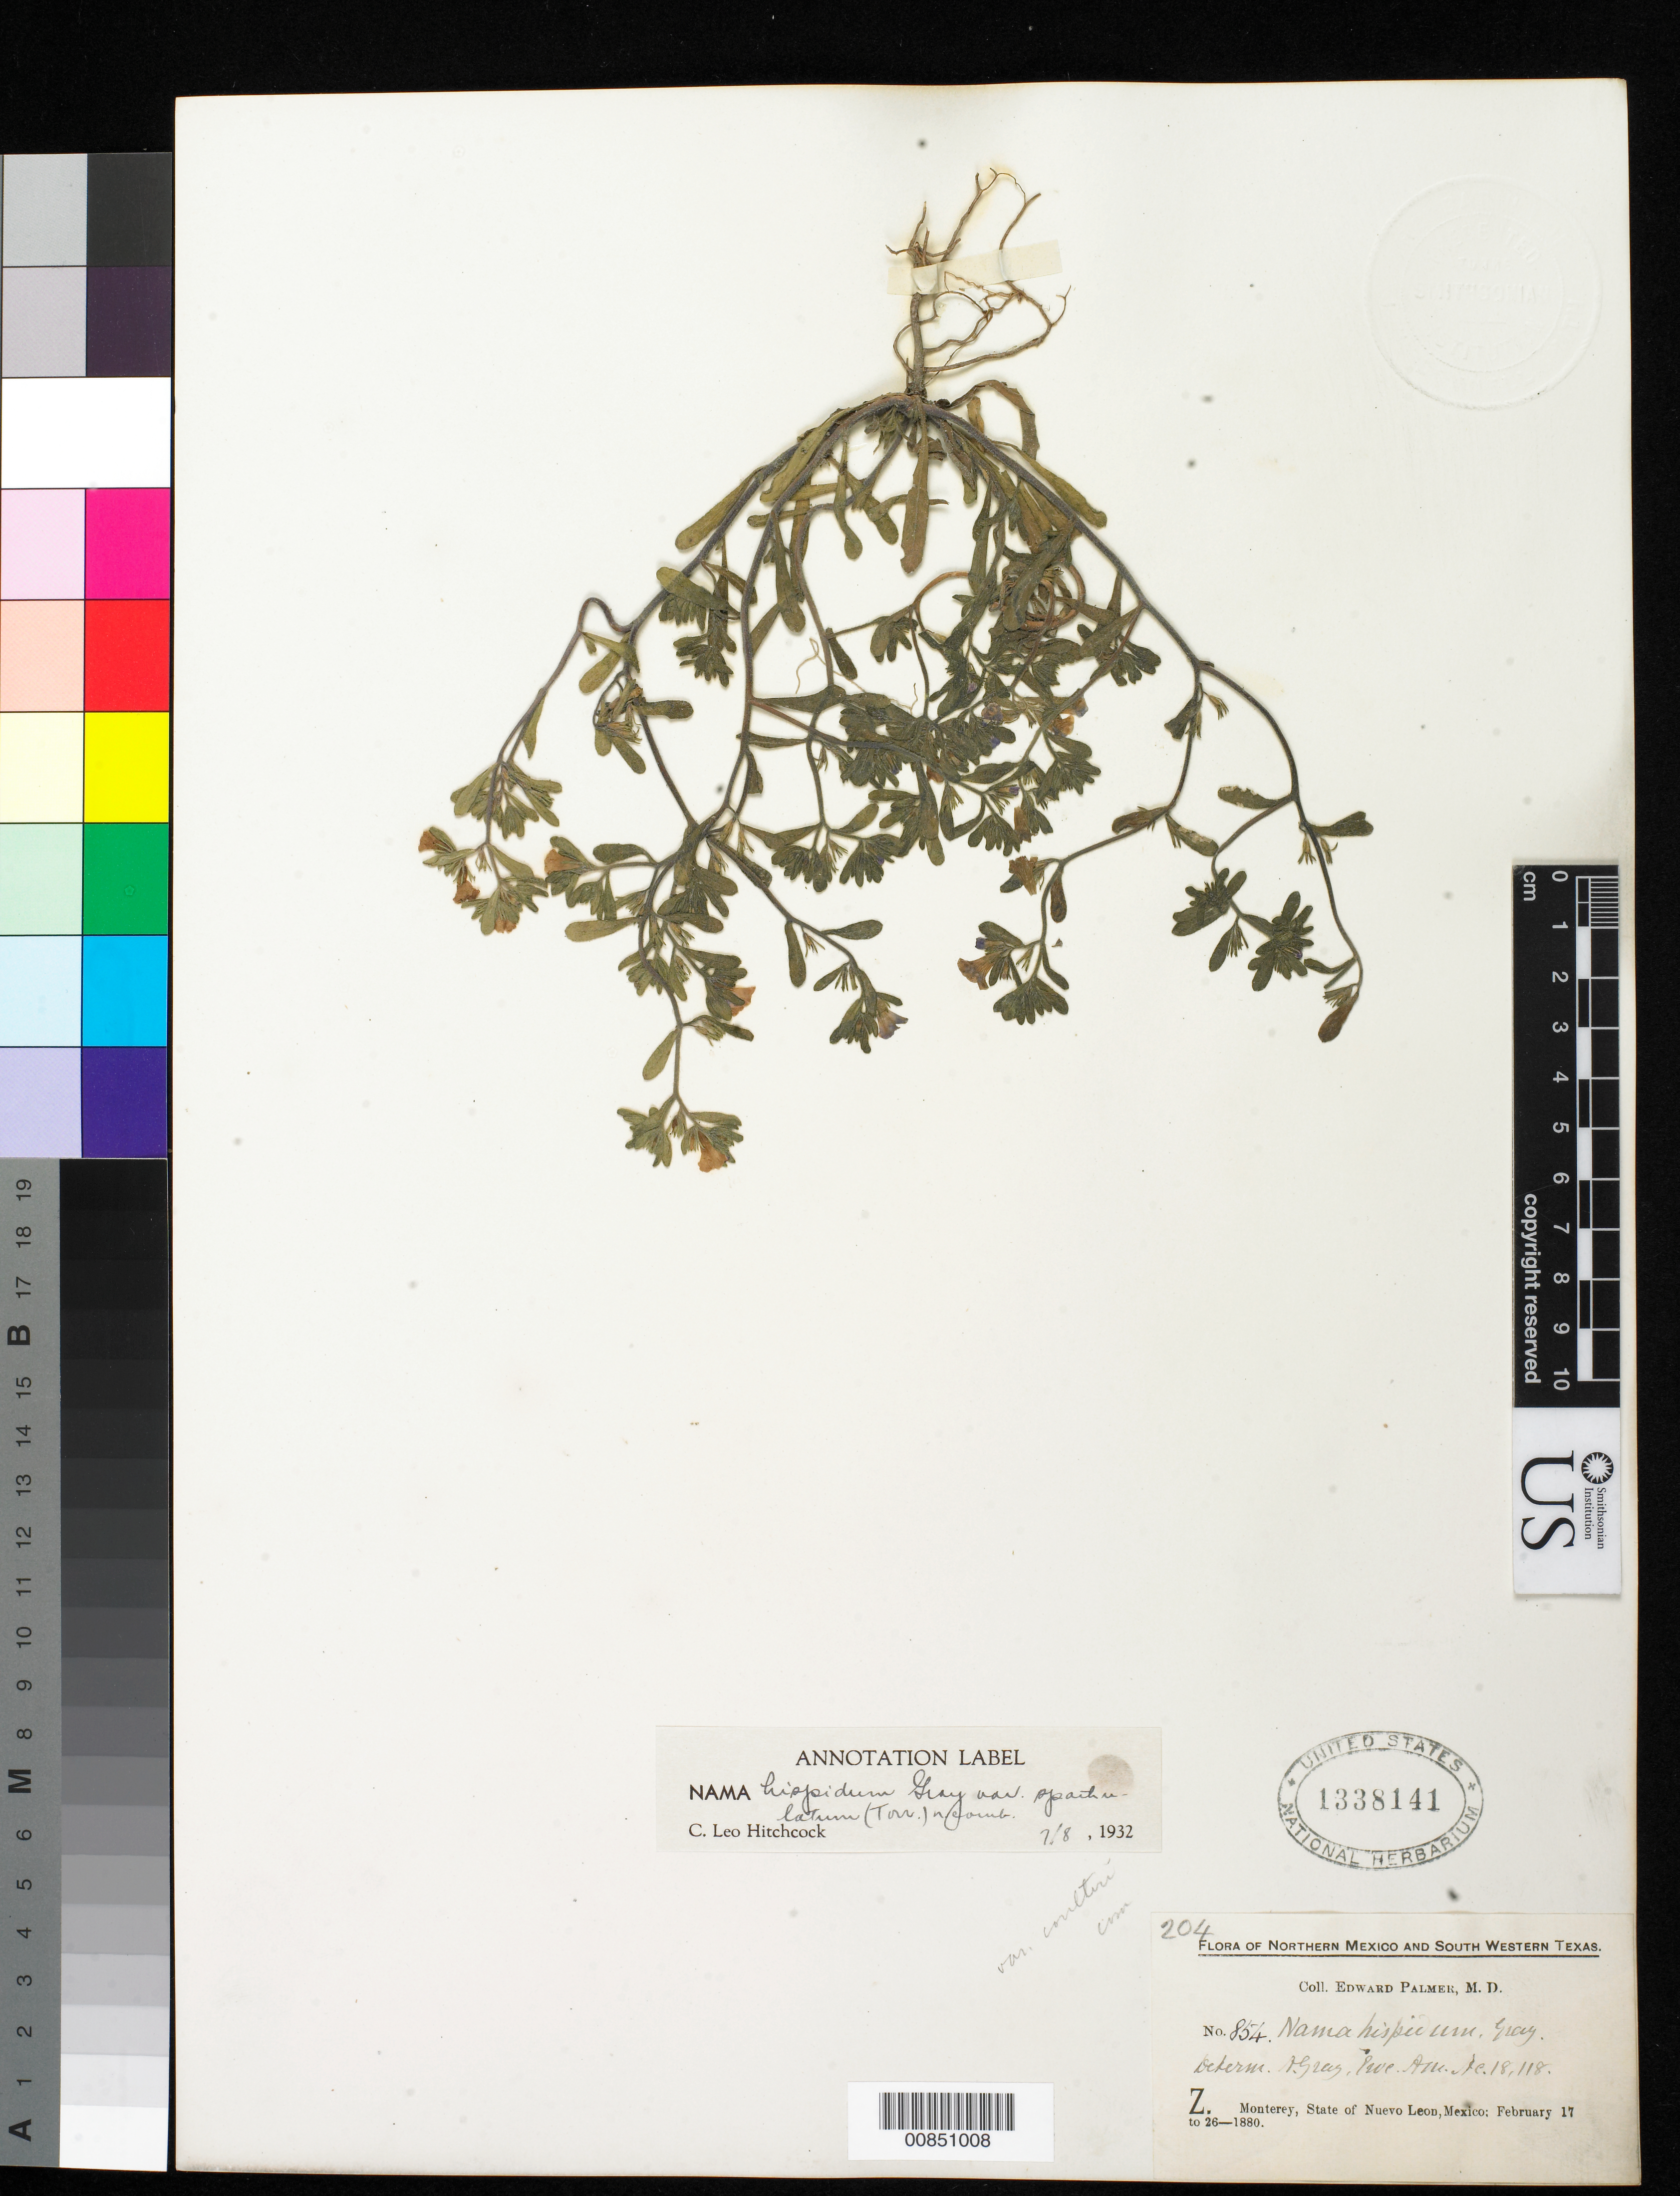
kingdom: Plantae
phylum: Tracheophyta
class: Magnoliopsida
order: Boraginales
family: Namaceae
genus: Nama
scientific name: Nama hispida var. spathulatum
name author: (Torr.) C.L. Hitchc.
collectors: E. Palmer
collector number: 854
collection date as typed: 17 Feb 1880 to 26 Feb 1880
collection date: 1880-02-17/1880-02-26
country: Mexico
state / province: Nuevo León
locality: Z. Monterrey, Nuevo León.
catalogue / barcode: US 1338141